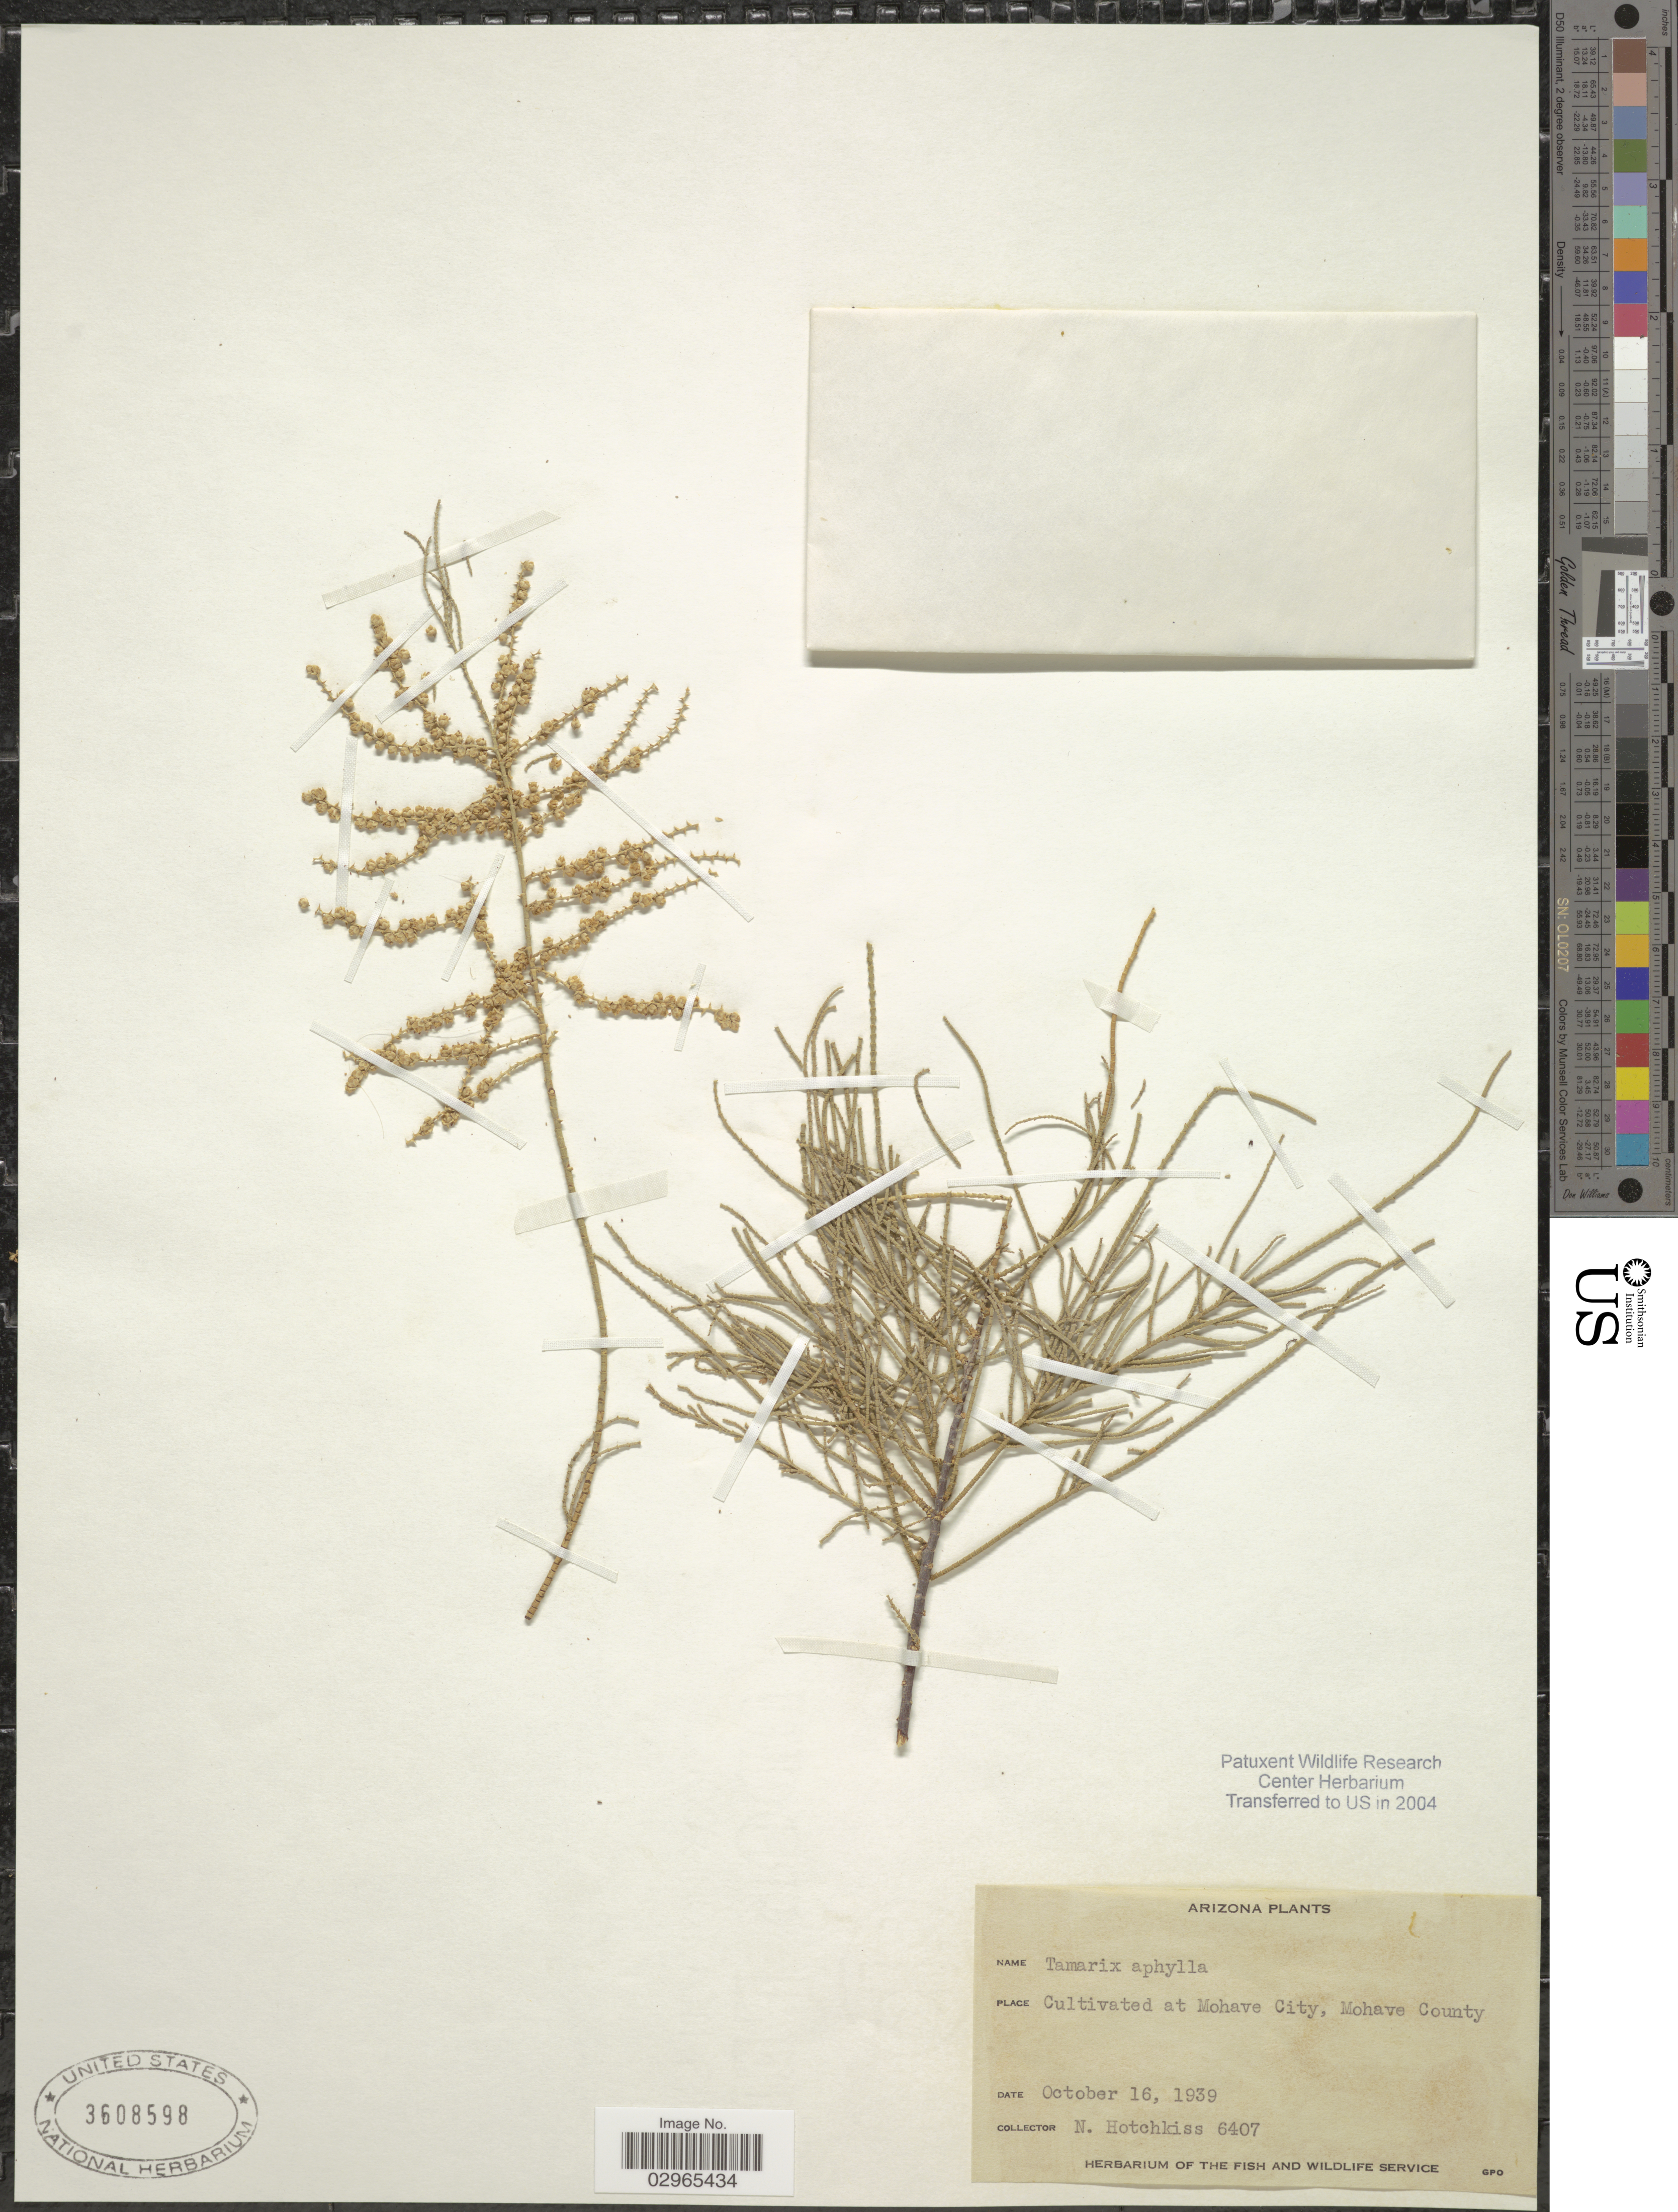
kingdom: Plantae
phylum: Tracheophyta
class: Magnoliopsida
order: Caryophyllales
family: Tamaricaceae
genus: Tamarix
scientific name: Tamarix aphylla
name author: (L.) H. Karst.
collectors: N. Hotchkiss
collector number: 6407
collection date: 1939-10-16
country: United States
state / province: Arizona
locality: Mohave City, Mohave County.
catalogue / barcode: US 3608598